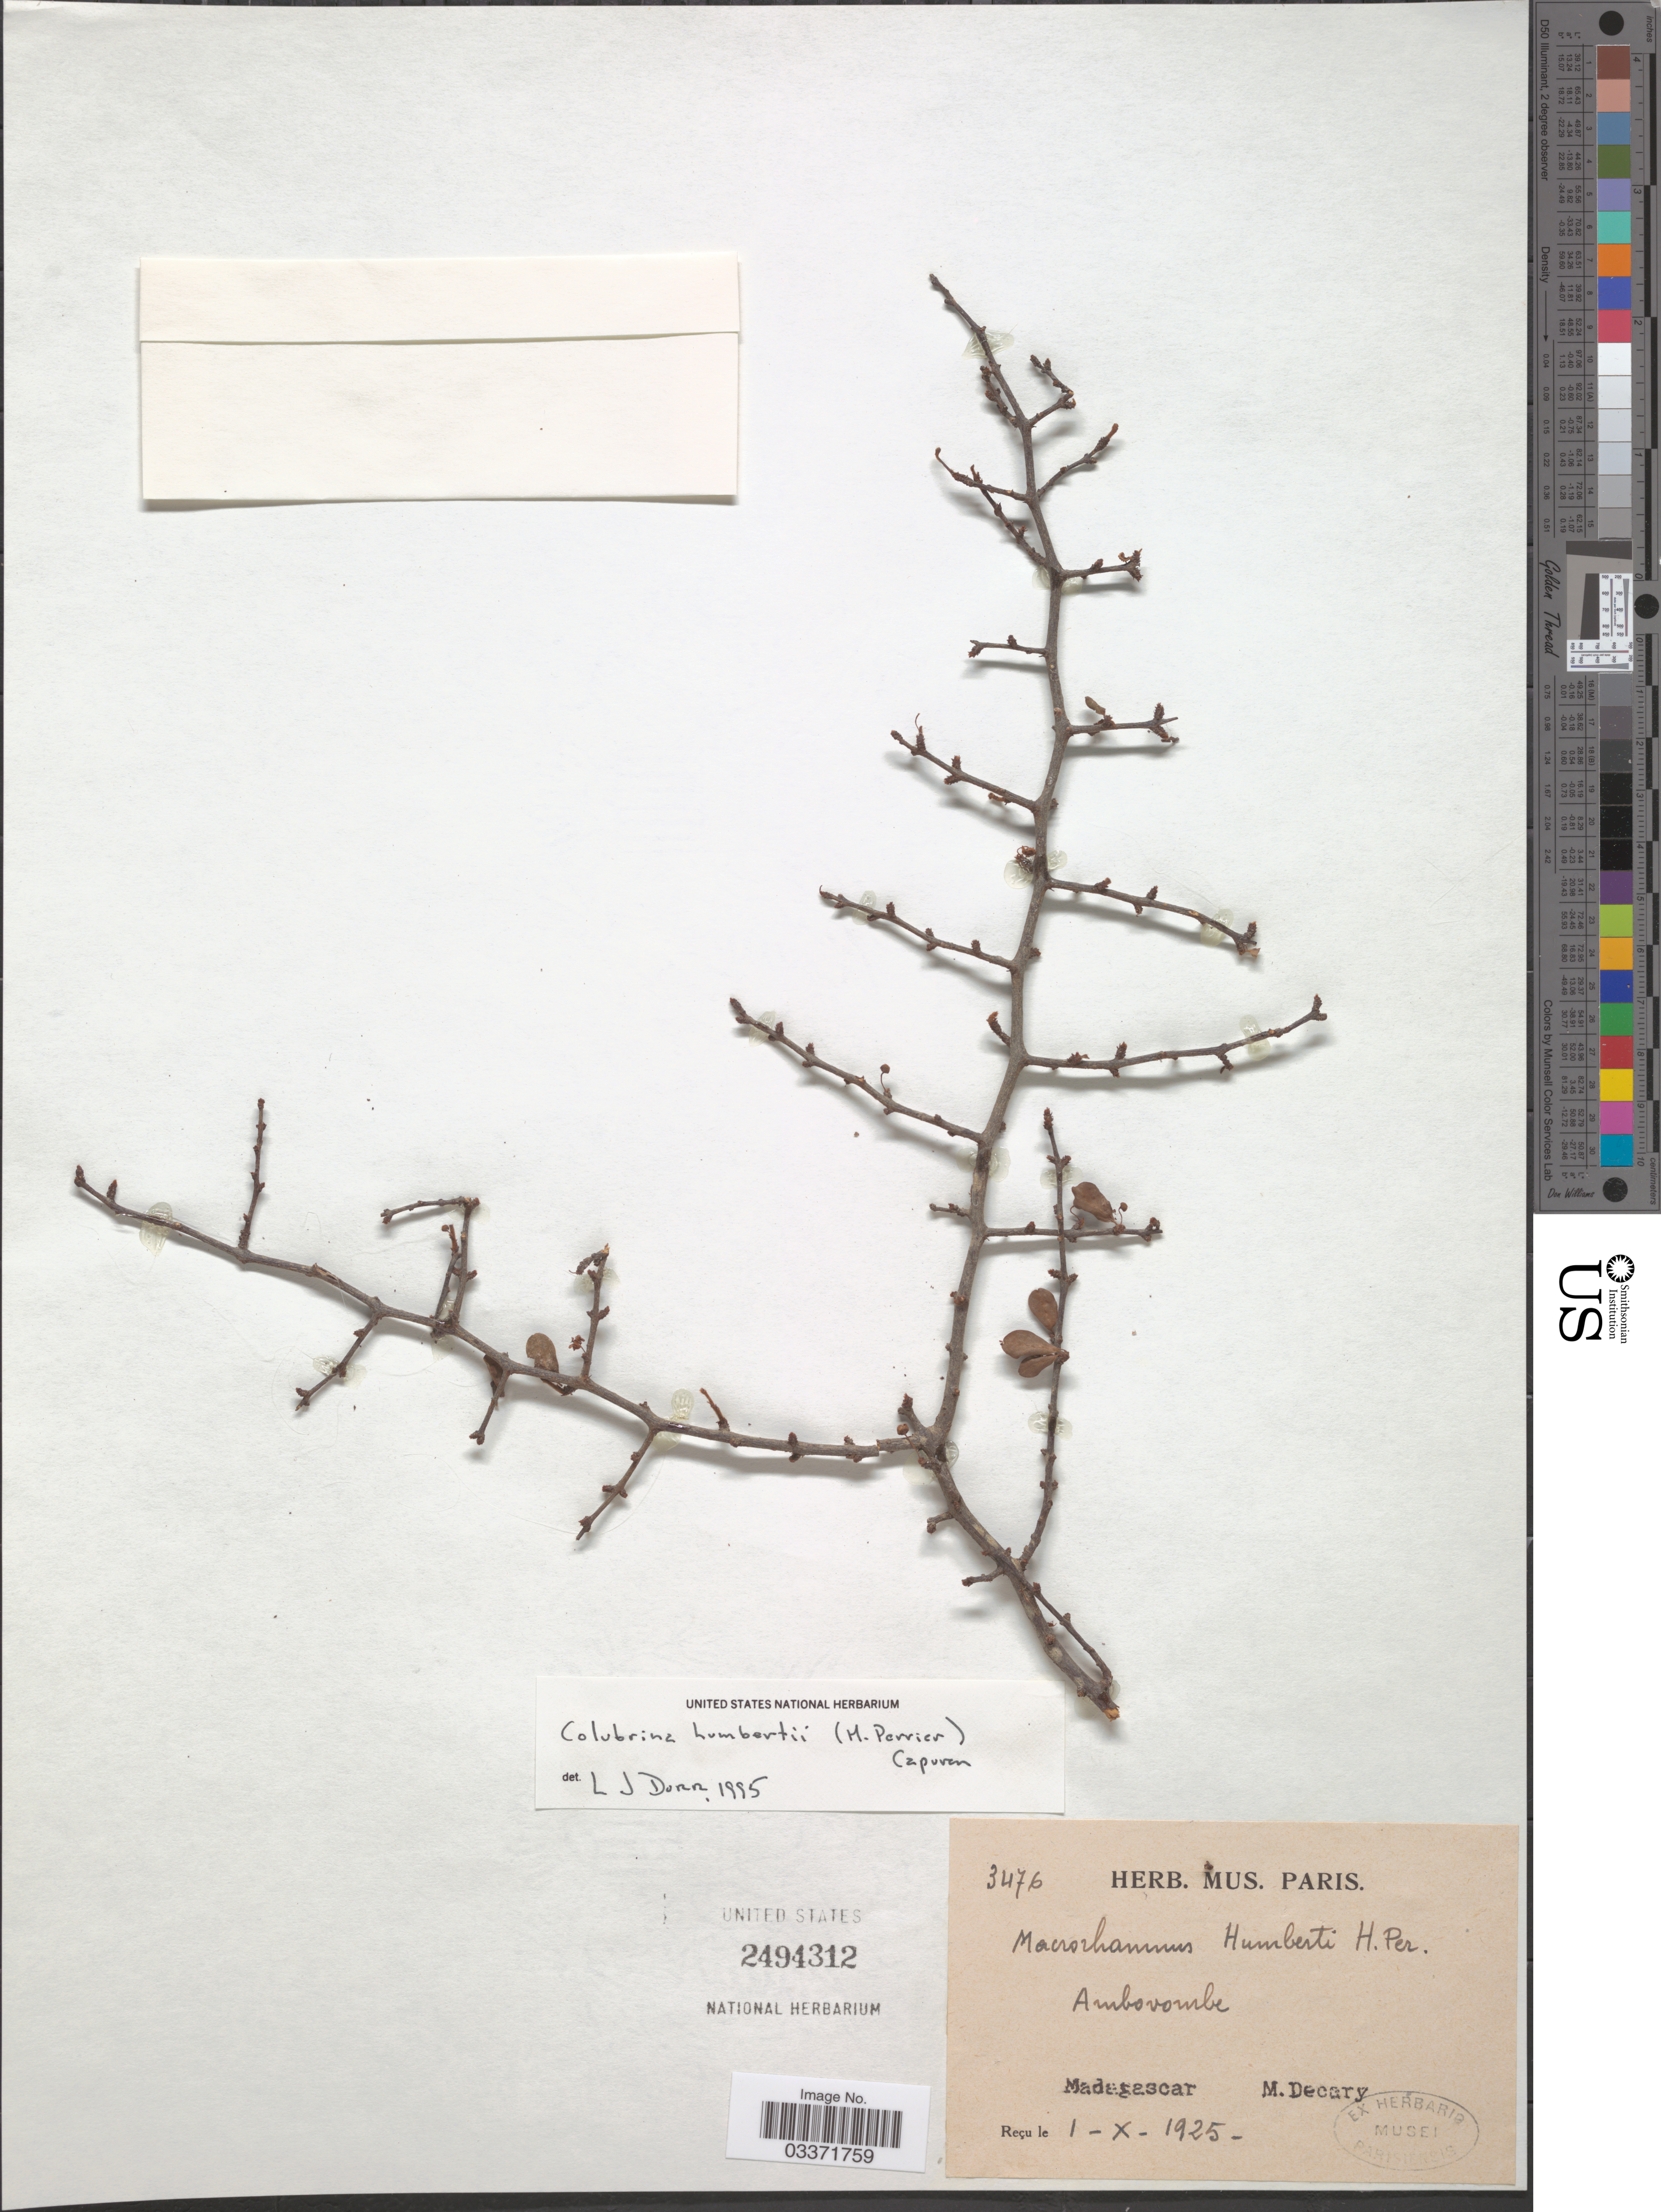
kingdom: Plantae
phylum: Tracheophyta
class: Magnoliopsida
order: Rosales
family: Rhamnaceae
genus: Colubrina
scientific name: Colubrina humbertii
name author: (H. Perrier) Capuron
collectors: R. Decary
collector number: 3476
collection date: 1925-10-01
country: Madagascar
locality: Ambovombe.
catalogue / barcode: US 2494312